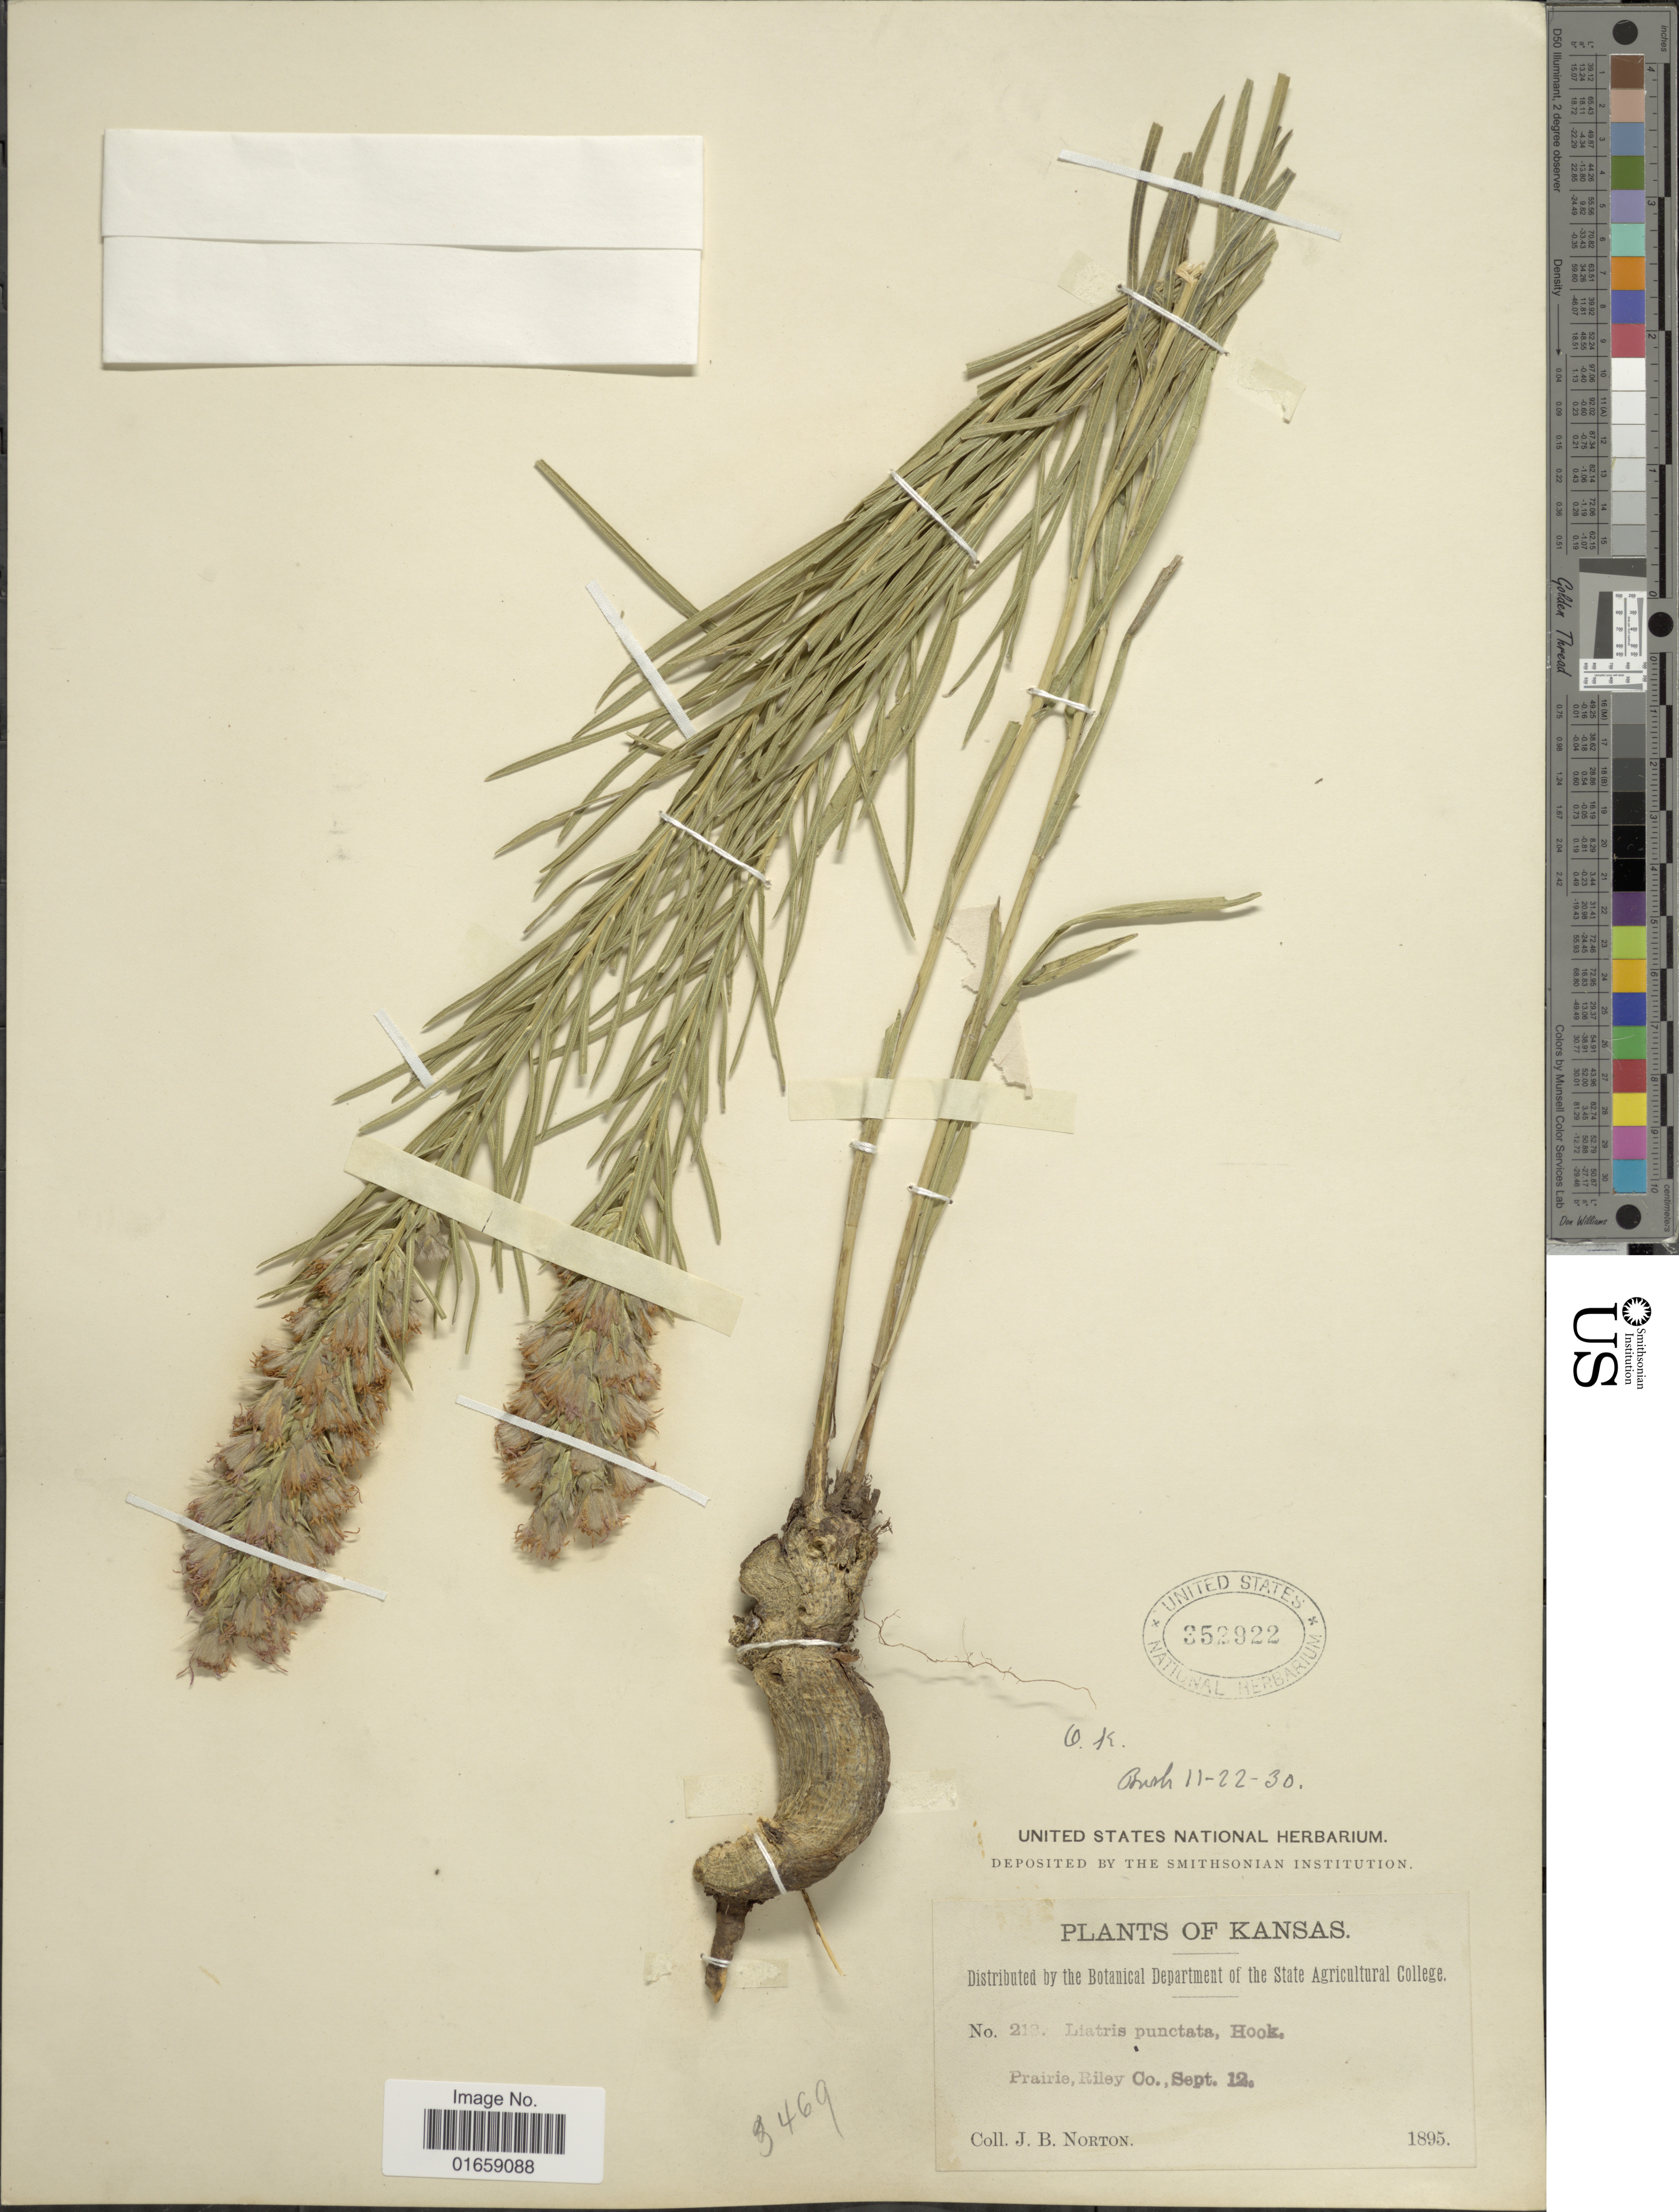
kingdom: Plantae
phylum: Tracheophyta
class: Magnoliopsida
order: Asterales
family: Asteraceae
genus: Liatris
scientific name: Liatris punctata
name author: Hook.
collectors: J. B. Norton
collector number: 212*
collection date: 1895-09-12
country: United States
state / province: Kansas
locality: Prairie, Riley Co.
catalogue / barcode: US 352922